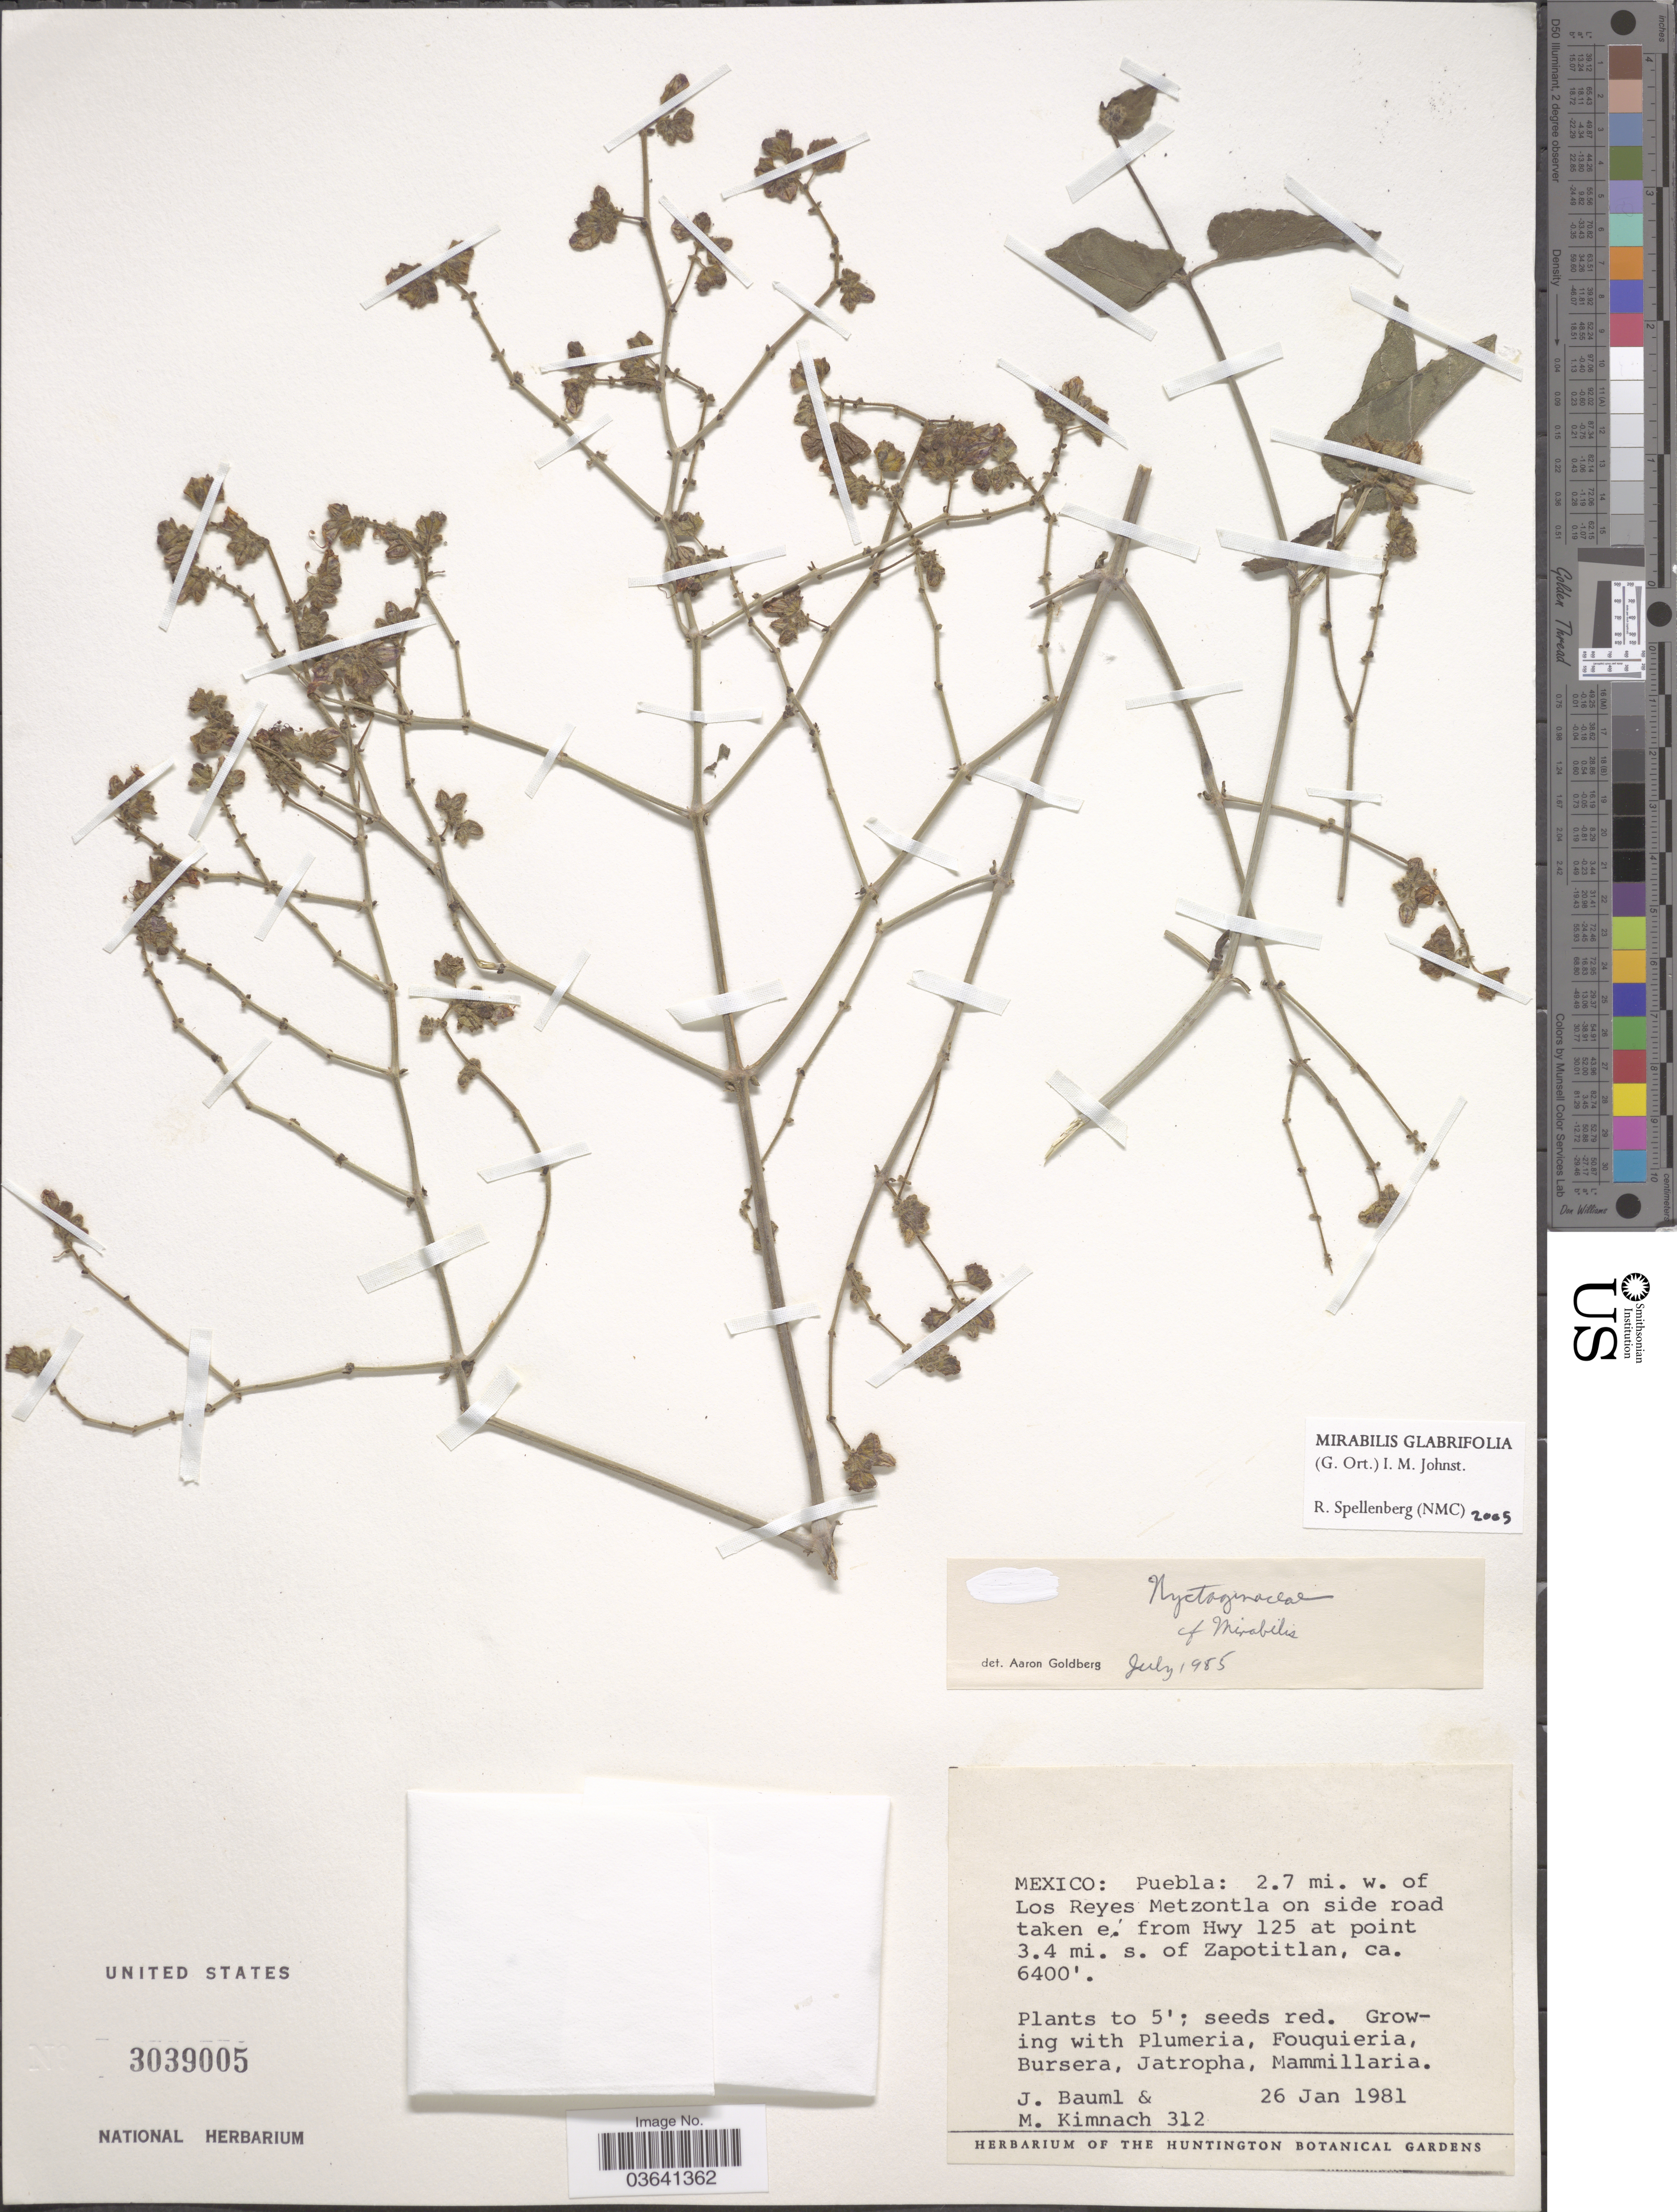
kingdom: Plantae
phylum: Tracheophyta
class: Magnoliopsida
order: Caryophyllales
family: Nyctaginaceae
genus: Mirabilis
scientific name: Mirabilis glabrifolia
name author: (Ort.) I.M. Johnst.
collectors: J. Bauml & M. W. Kimnach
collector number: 312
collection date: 1981-01-26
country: Mexico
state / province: Puebla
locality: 2.7 mi. w. of Los Reyes Metzontla on side road taken e. from Hwy 125 at point 3.4 mi. s. of Zapotitlan.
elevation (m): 1951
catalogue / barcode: US 3039005